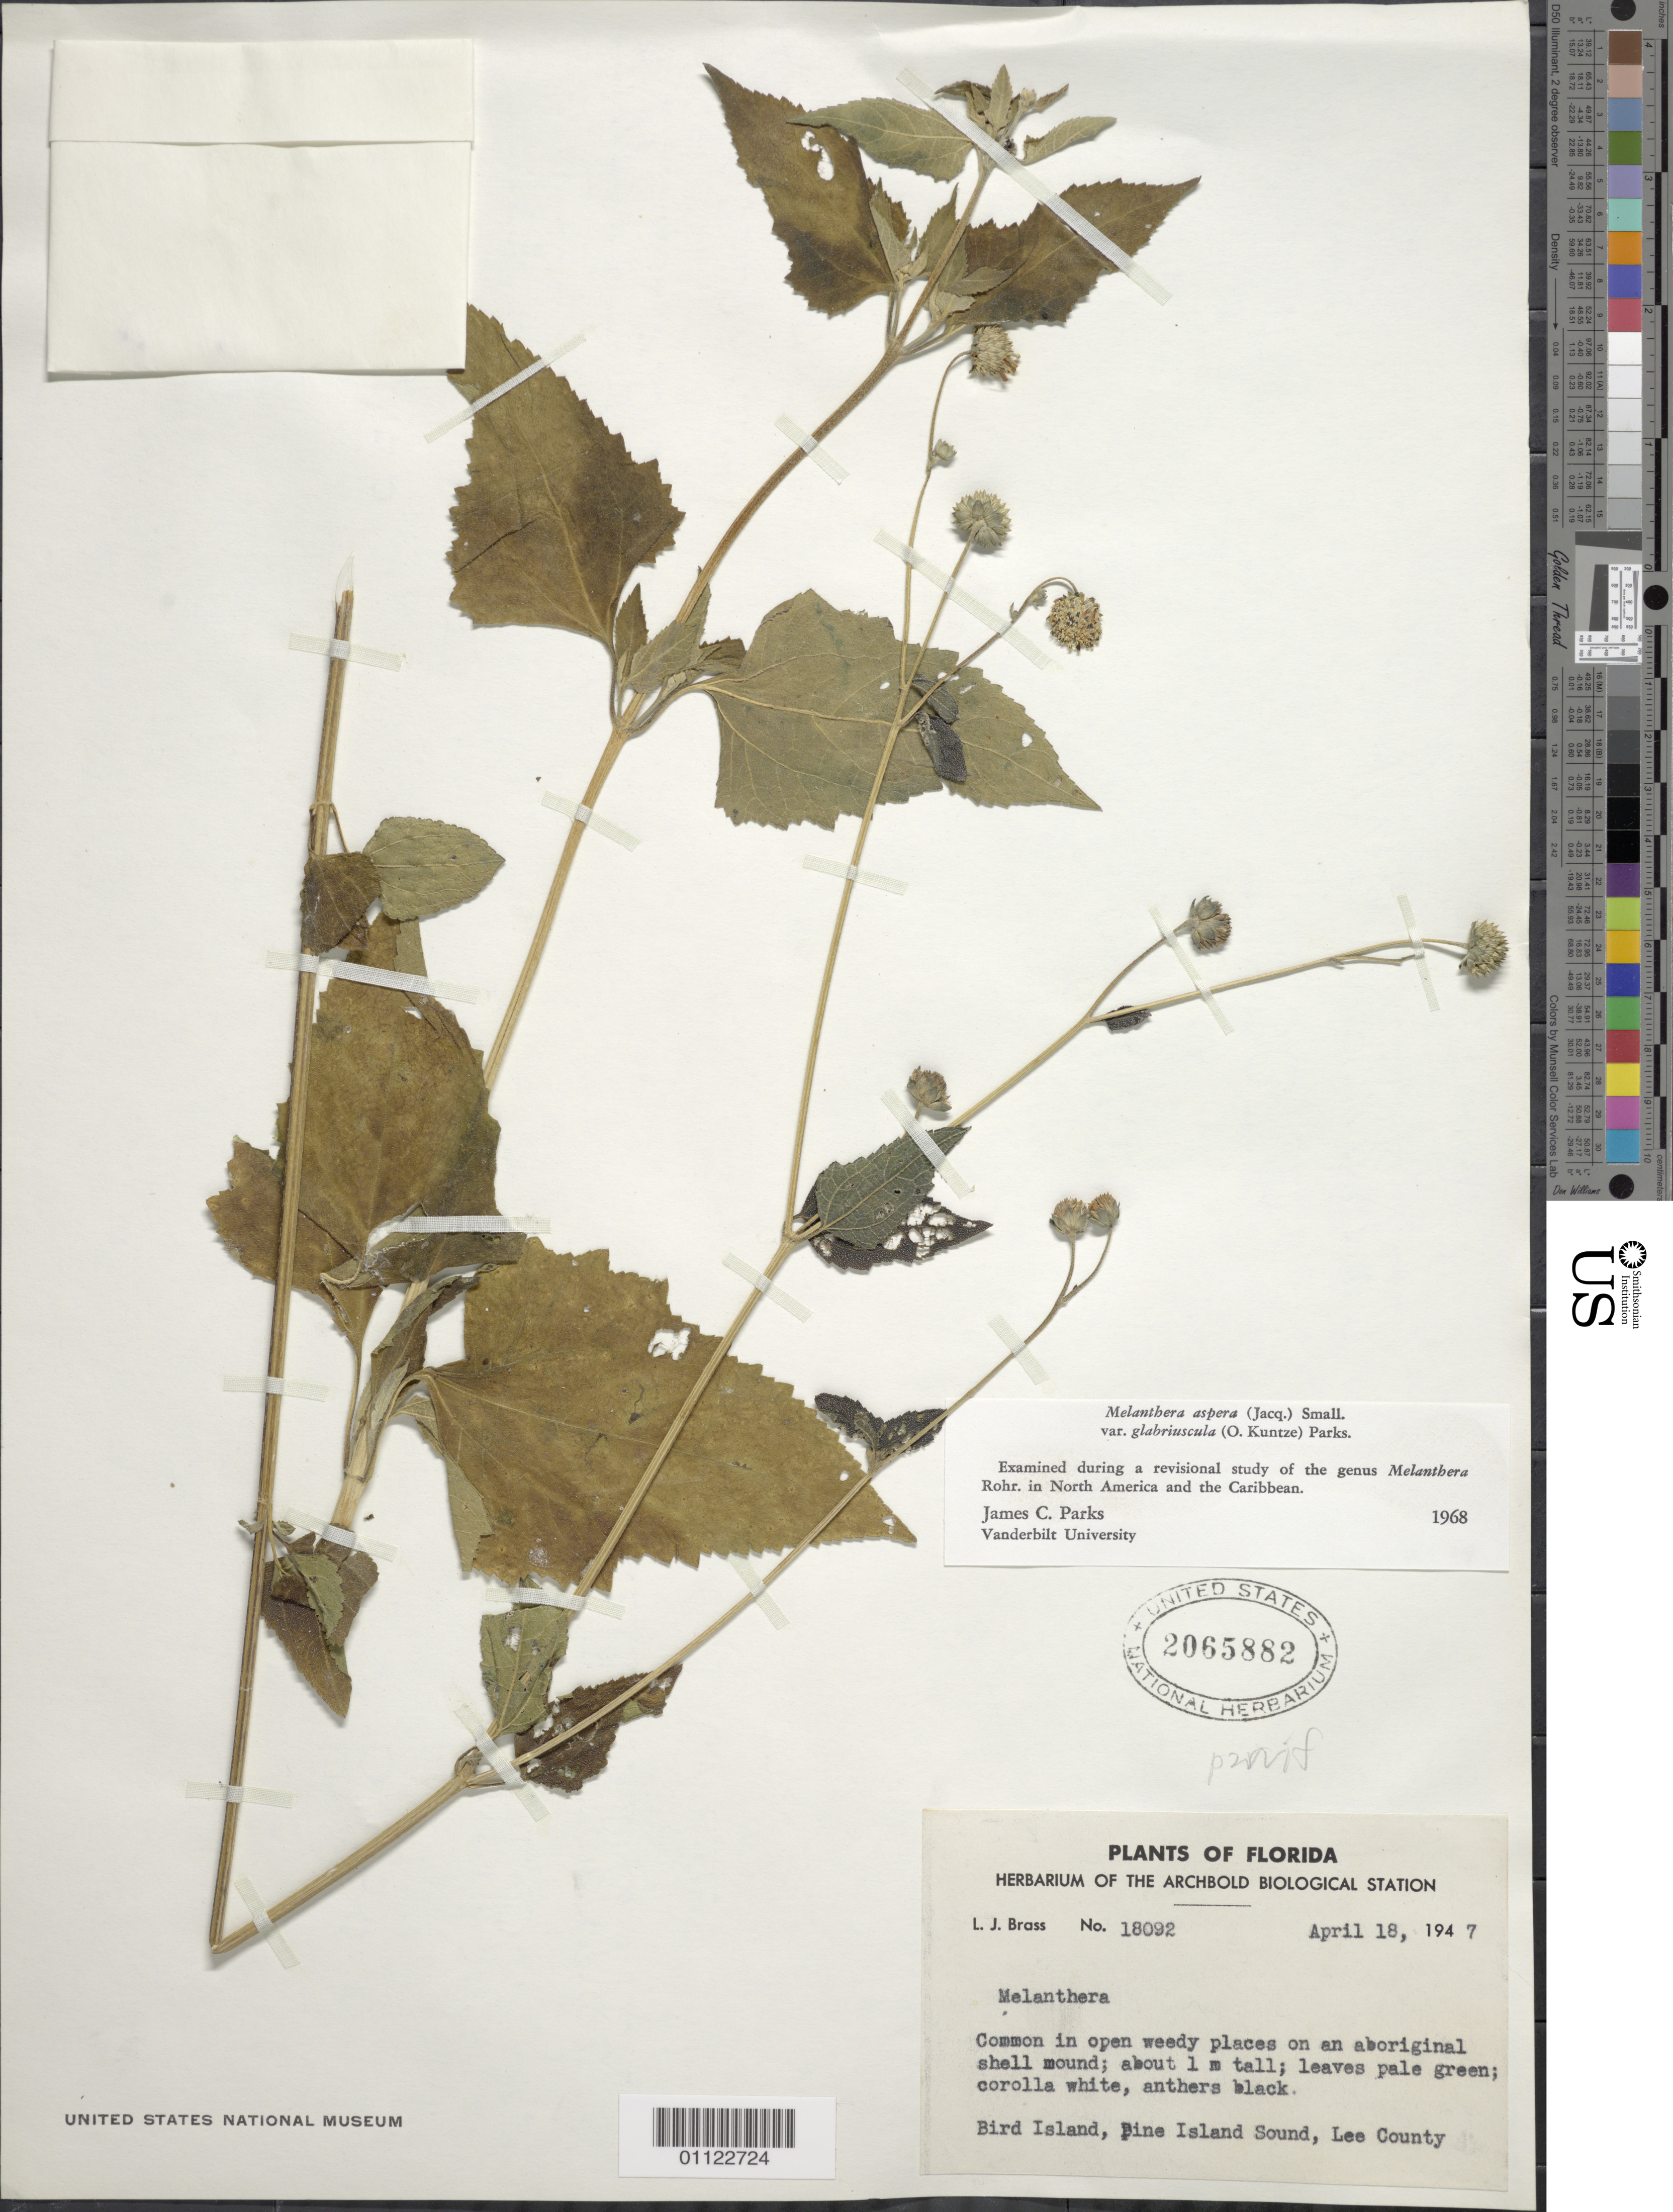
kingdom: Plantae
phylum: Tracheophyta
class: Magnoliopsida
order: Asterales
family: Asteraceae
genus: Melanthera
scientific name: Melanthera parvifolia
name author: Small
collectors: L. J. Brass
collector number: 18092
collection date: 1947-04-18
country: United States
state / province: Florida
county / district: Lee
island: Bird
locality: Pine Island Sound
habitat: open weedy places on an aboriginal shell mound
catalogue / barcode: US 2065882